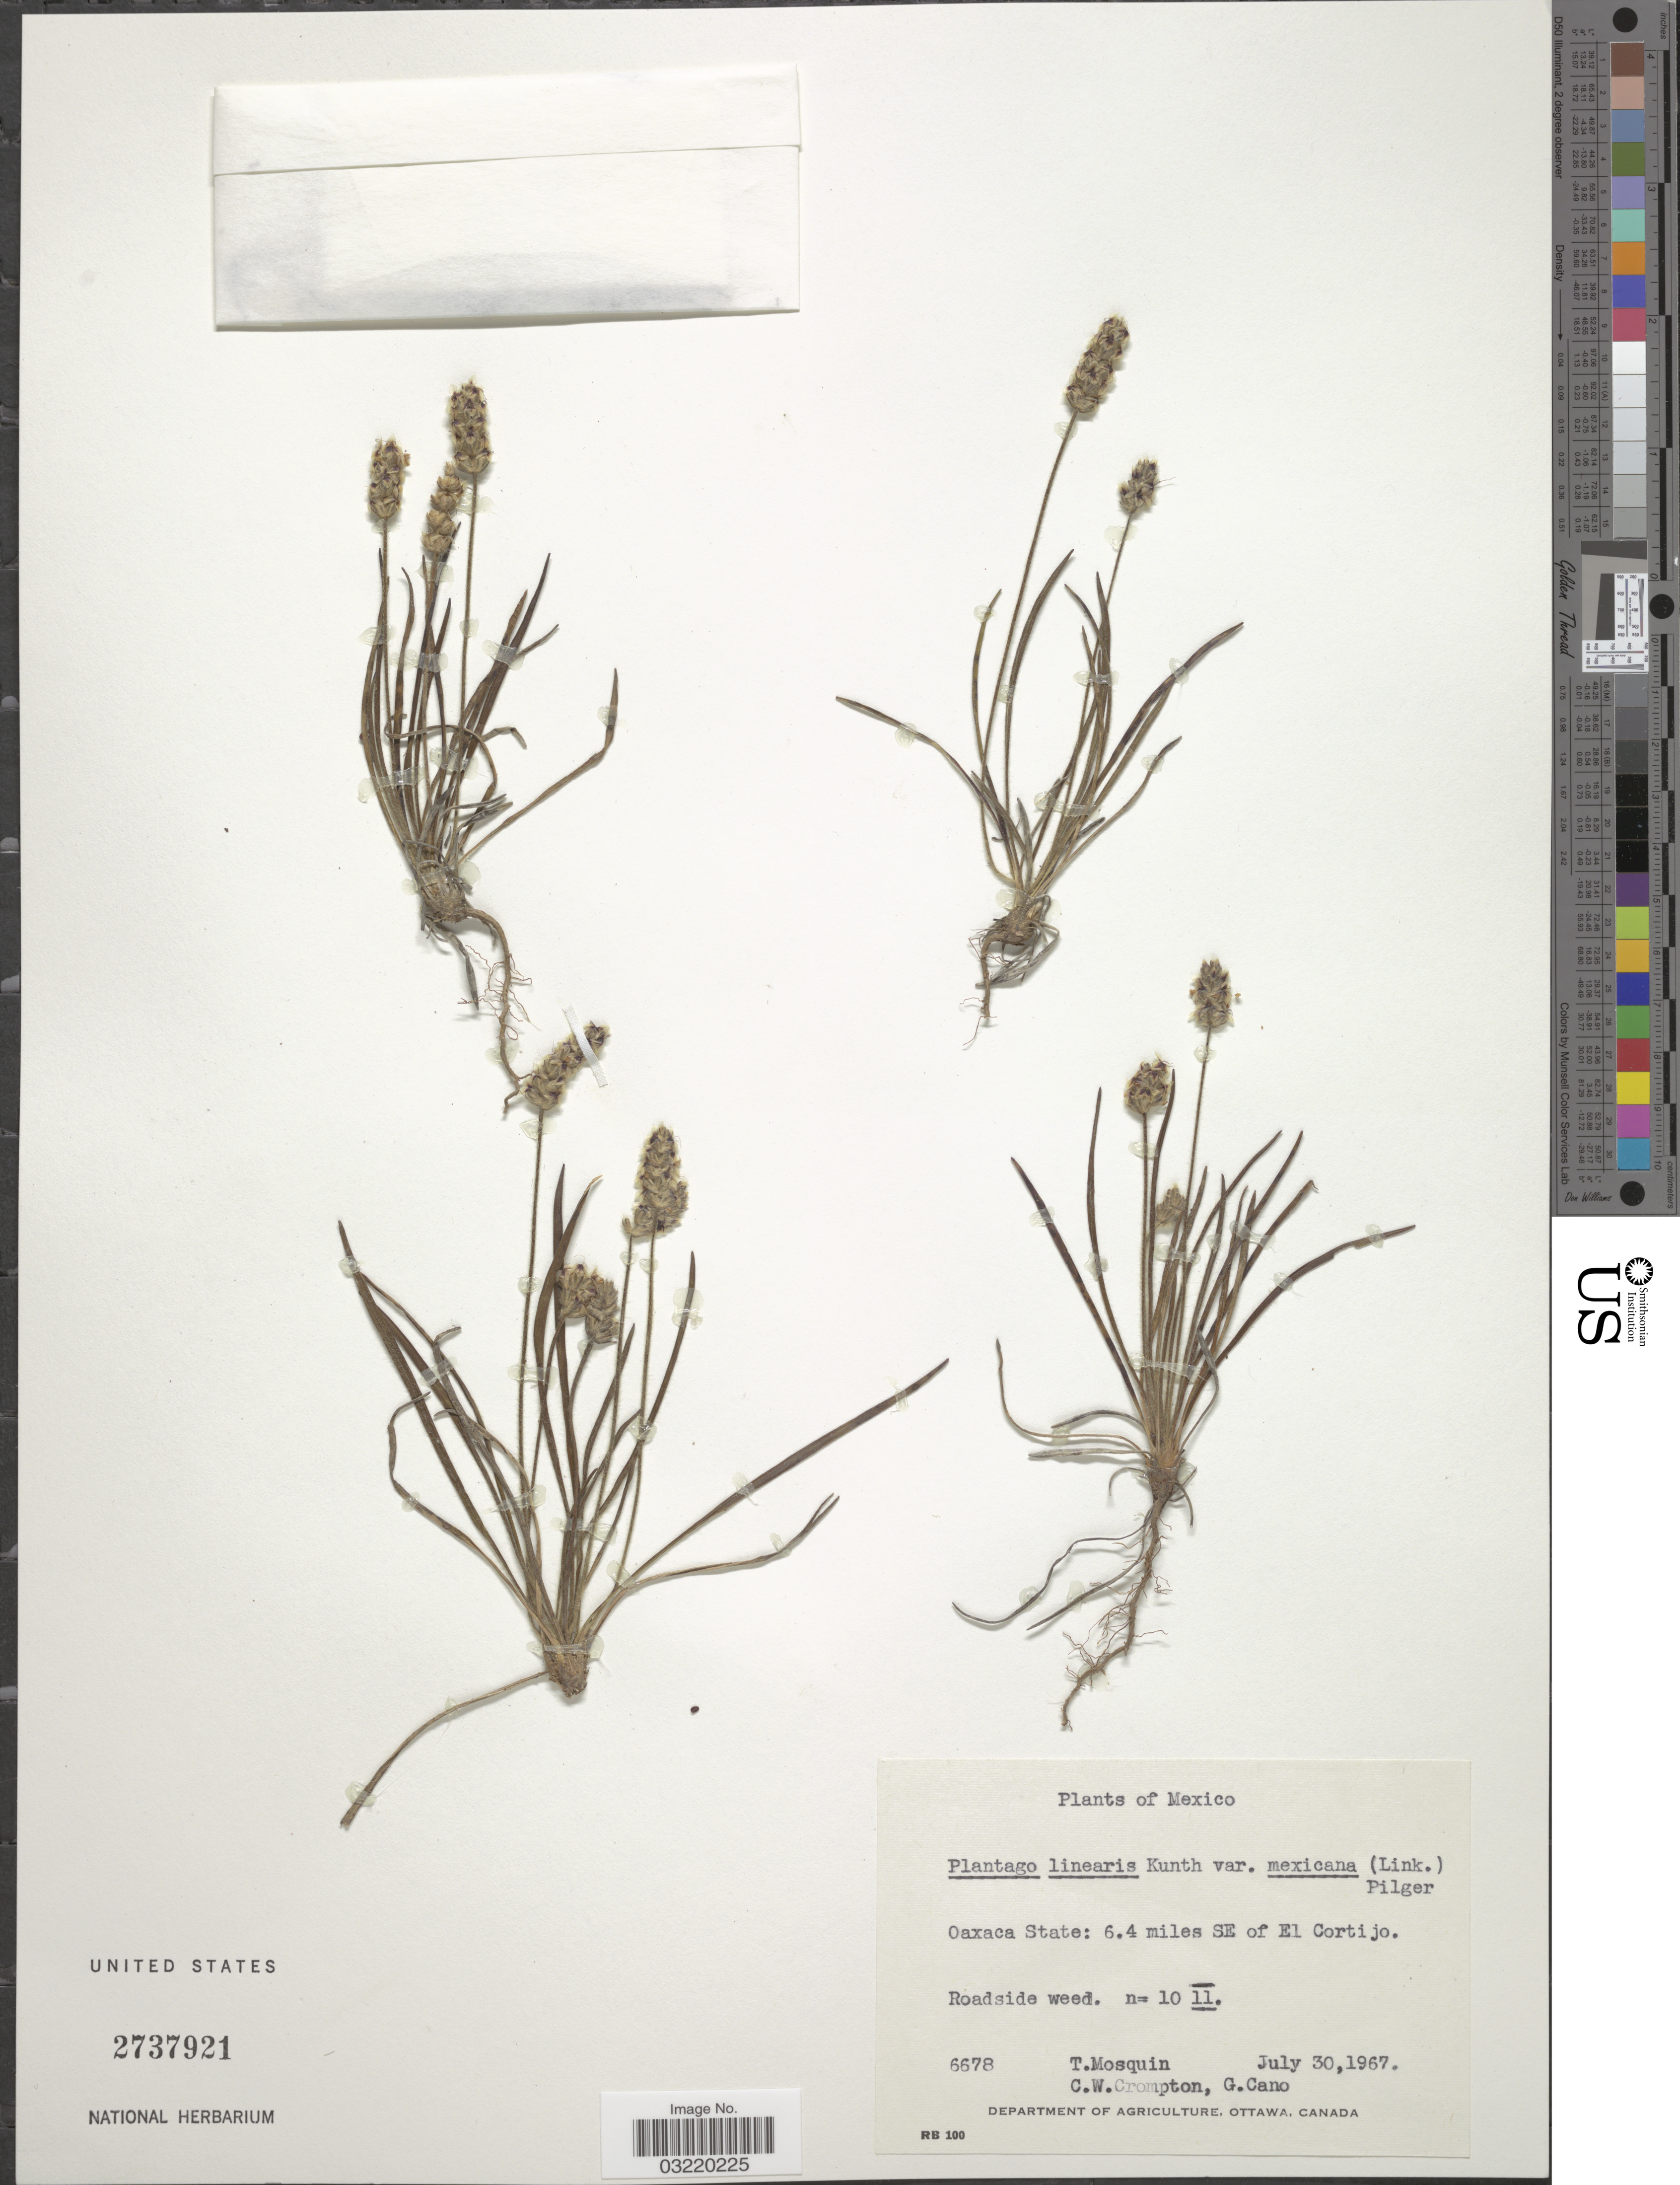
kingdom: Plantae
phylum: Tracheophyta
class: Magnoliopsida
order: Lamiales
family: Plantaginaceae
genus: Plantago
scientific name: Plantago nivea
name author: Kunth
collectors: T. Mosquin, C. W. Crompton & G. Cano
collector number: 6678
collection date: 1967-07-30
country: Mexico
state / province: Oaxaca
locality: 6.4 miles SE of El Cortijo.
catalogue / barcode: US 2737921